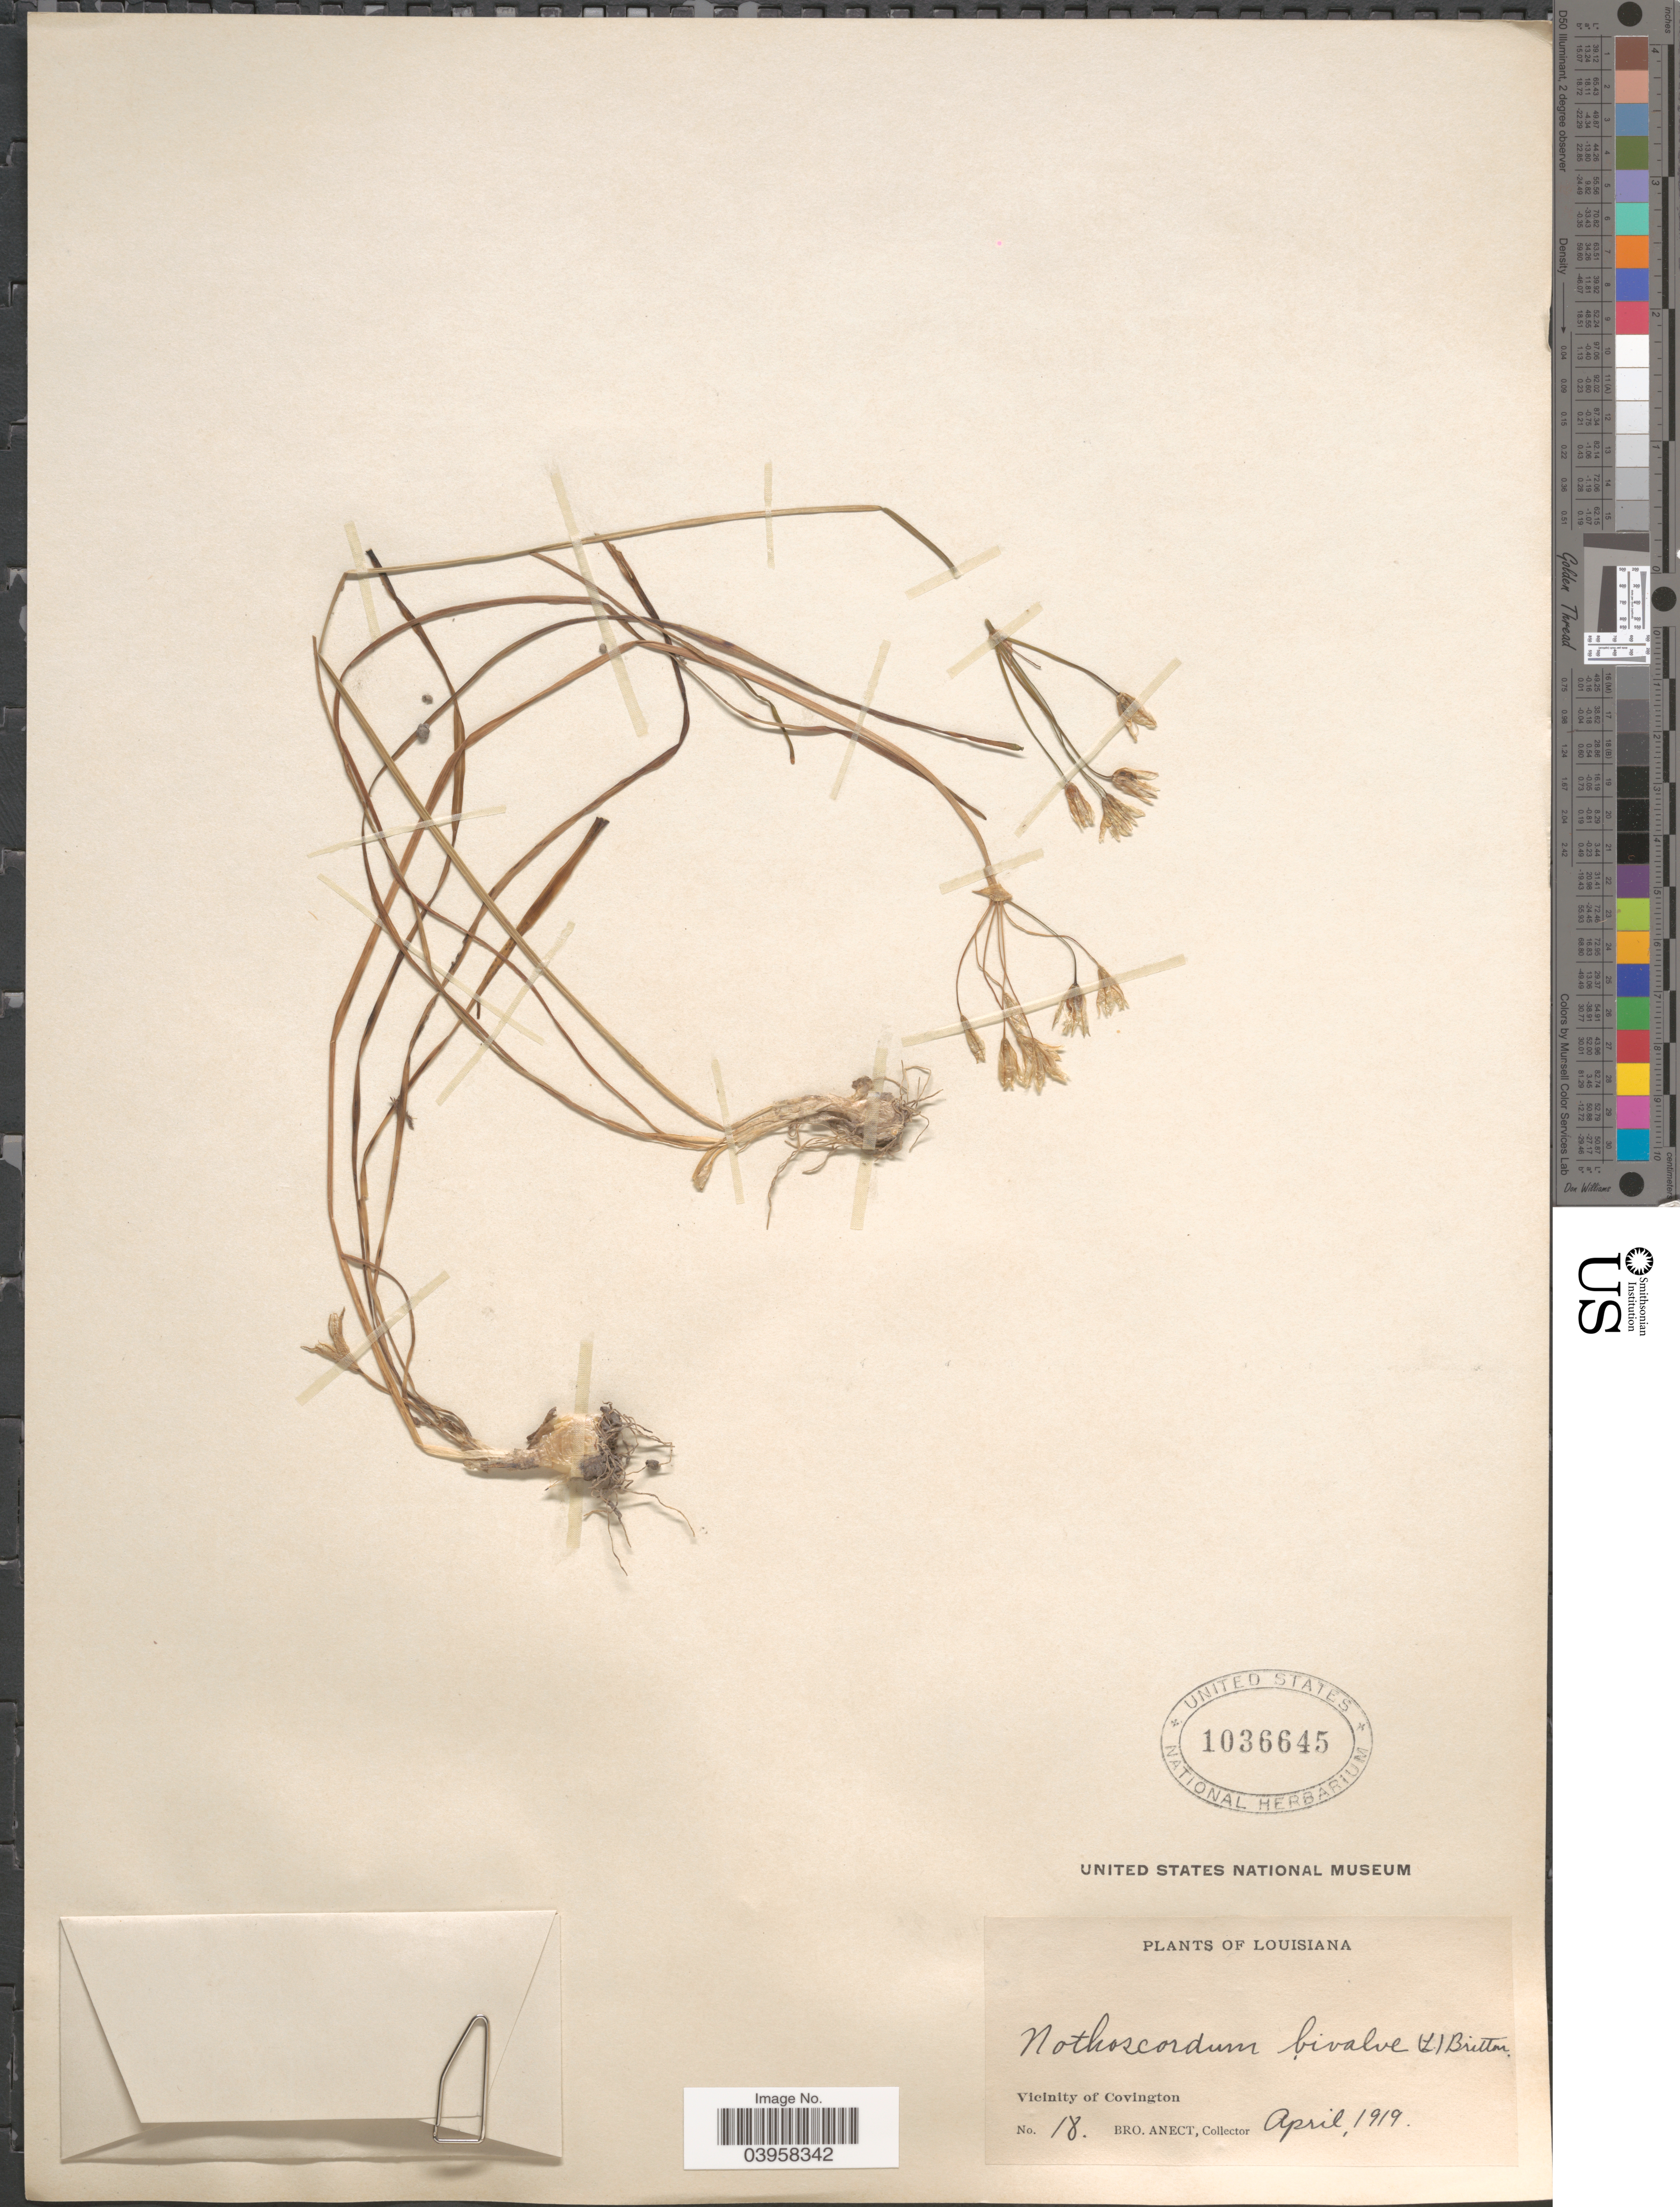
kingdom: Plantae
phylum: Tracheophyta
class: Liliopsida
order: Asparagales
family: Amaryllidaceae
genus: Nothoscordum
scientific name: Nothoscordum bivalve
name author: (L.) Britton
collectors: B. Anect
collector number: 18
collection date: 1919-04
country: United States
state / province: Louisiana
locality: Vicinity of Covington.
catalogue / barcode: US 1036645